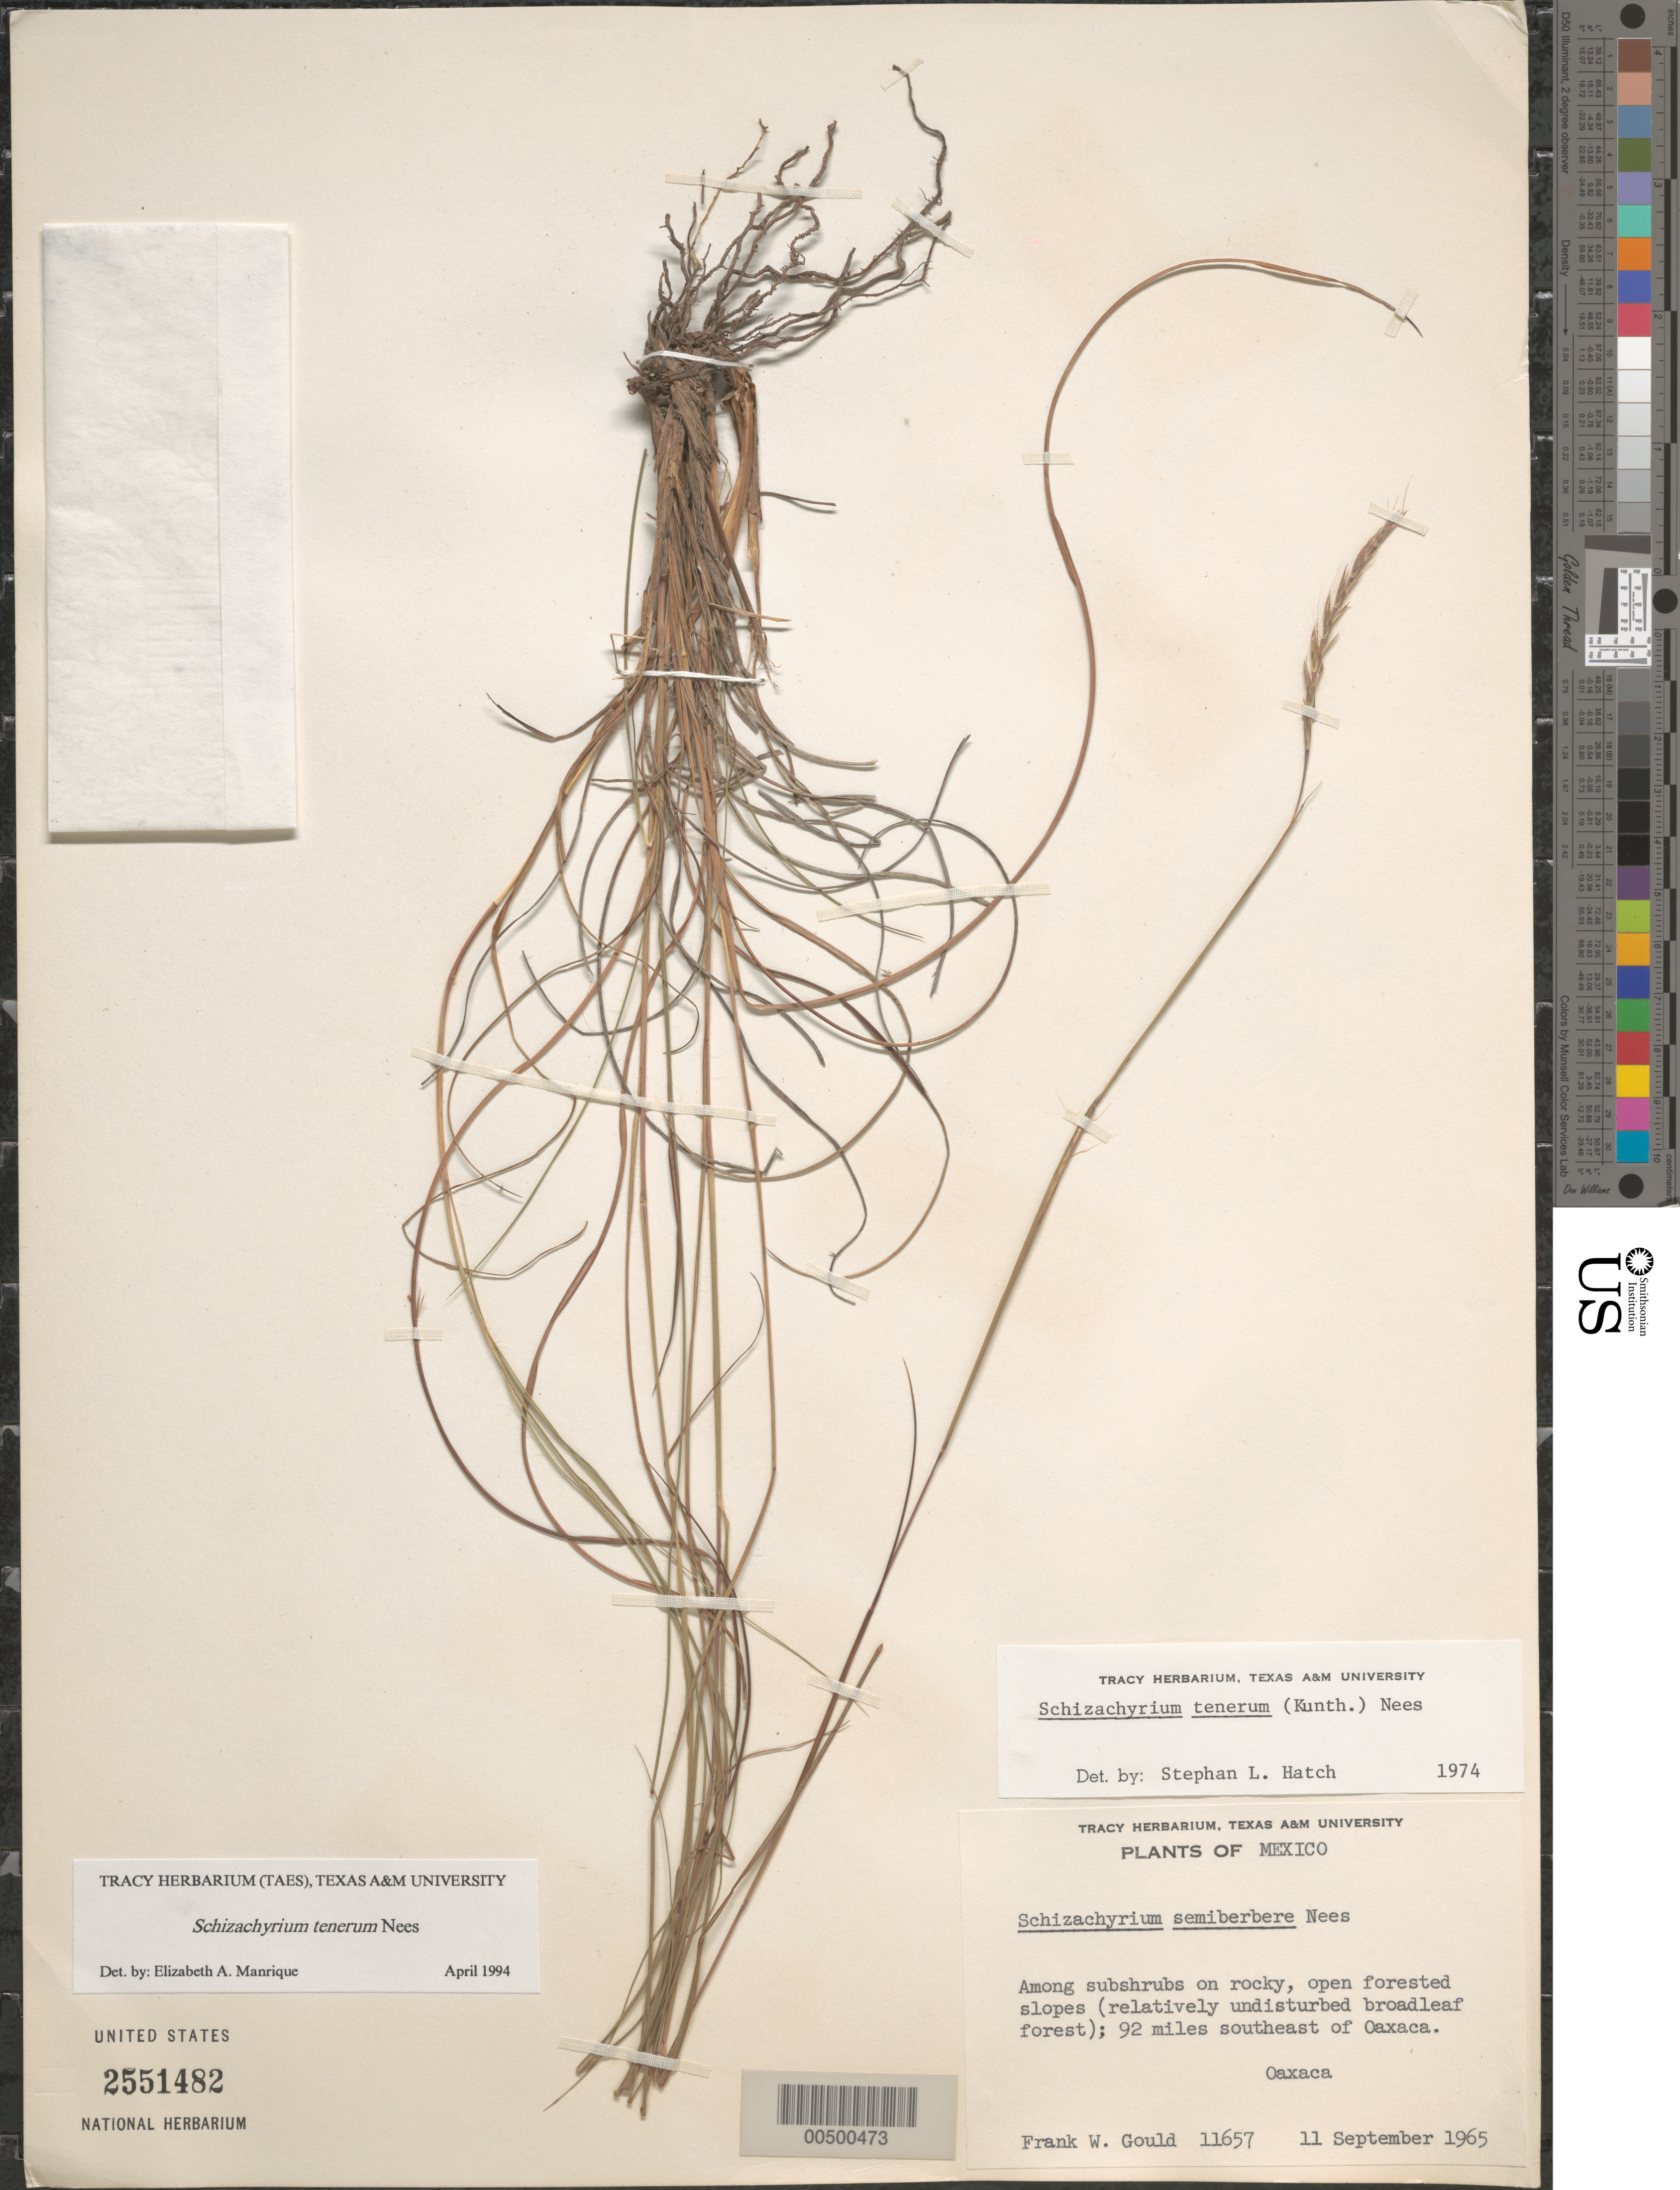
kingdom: Plantae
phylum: Tracheophyta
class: Liliopsida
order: Poales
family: Poaceae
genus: Schizachyrium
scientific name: Schizachyrium tenerum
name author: Nees in Mart.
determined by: Manrique, E. A.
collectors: F. W. Gould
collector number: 11657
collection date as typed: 11 Sep 1965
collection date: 1965-09-11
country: Mexico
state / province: Oaxaca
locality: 92 mi SE of Oaxaca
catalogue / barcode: US 2551482